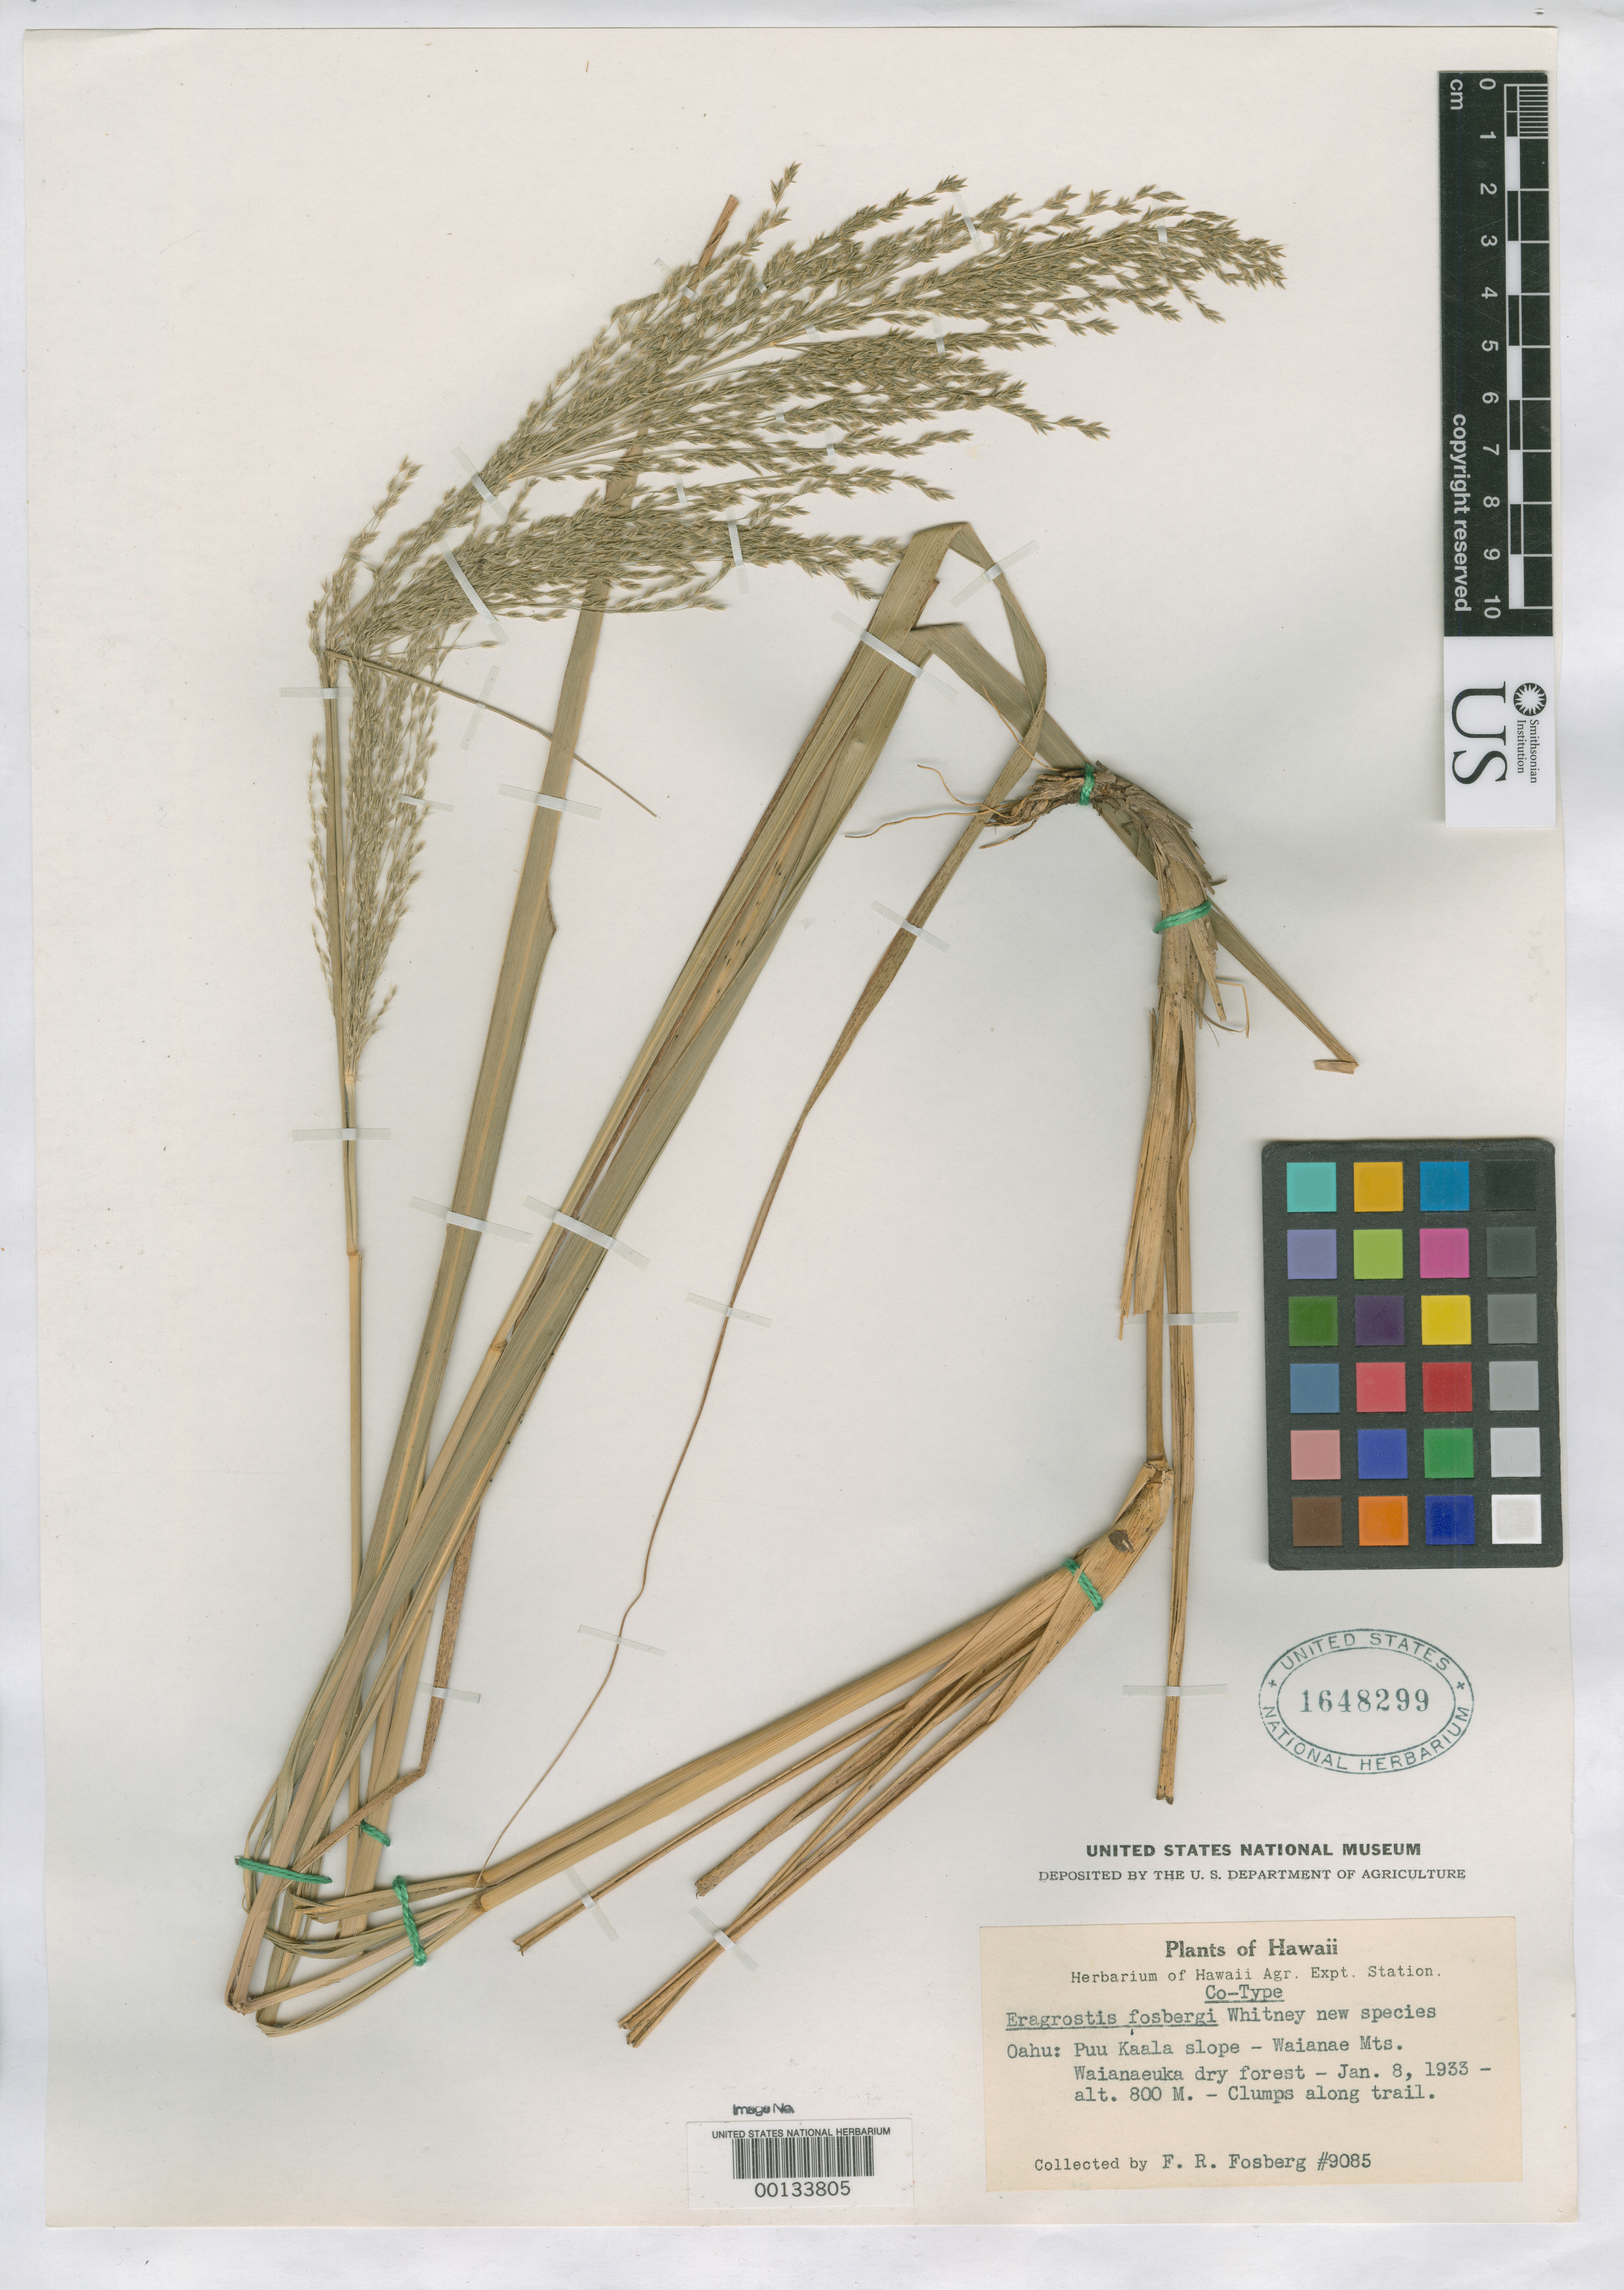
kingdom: Plantae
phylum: Tracheophyta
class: Liliopsida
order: Poales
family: Poaceae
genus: Eragrostis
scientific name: Eragrostis fosbergii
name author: Whitney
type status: Isotype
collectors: F. R. Fosberg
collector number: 9085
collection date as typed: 08 Jan 1933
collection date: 1933-01-08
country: United States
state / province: Hawaii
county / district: Honolulu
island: Oahu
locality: Puukaala slope, Waianae Mts.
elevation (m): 800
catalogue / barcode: US 1648299